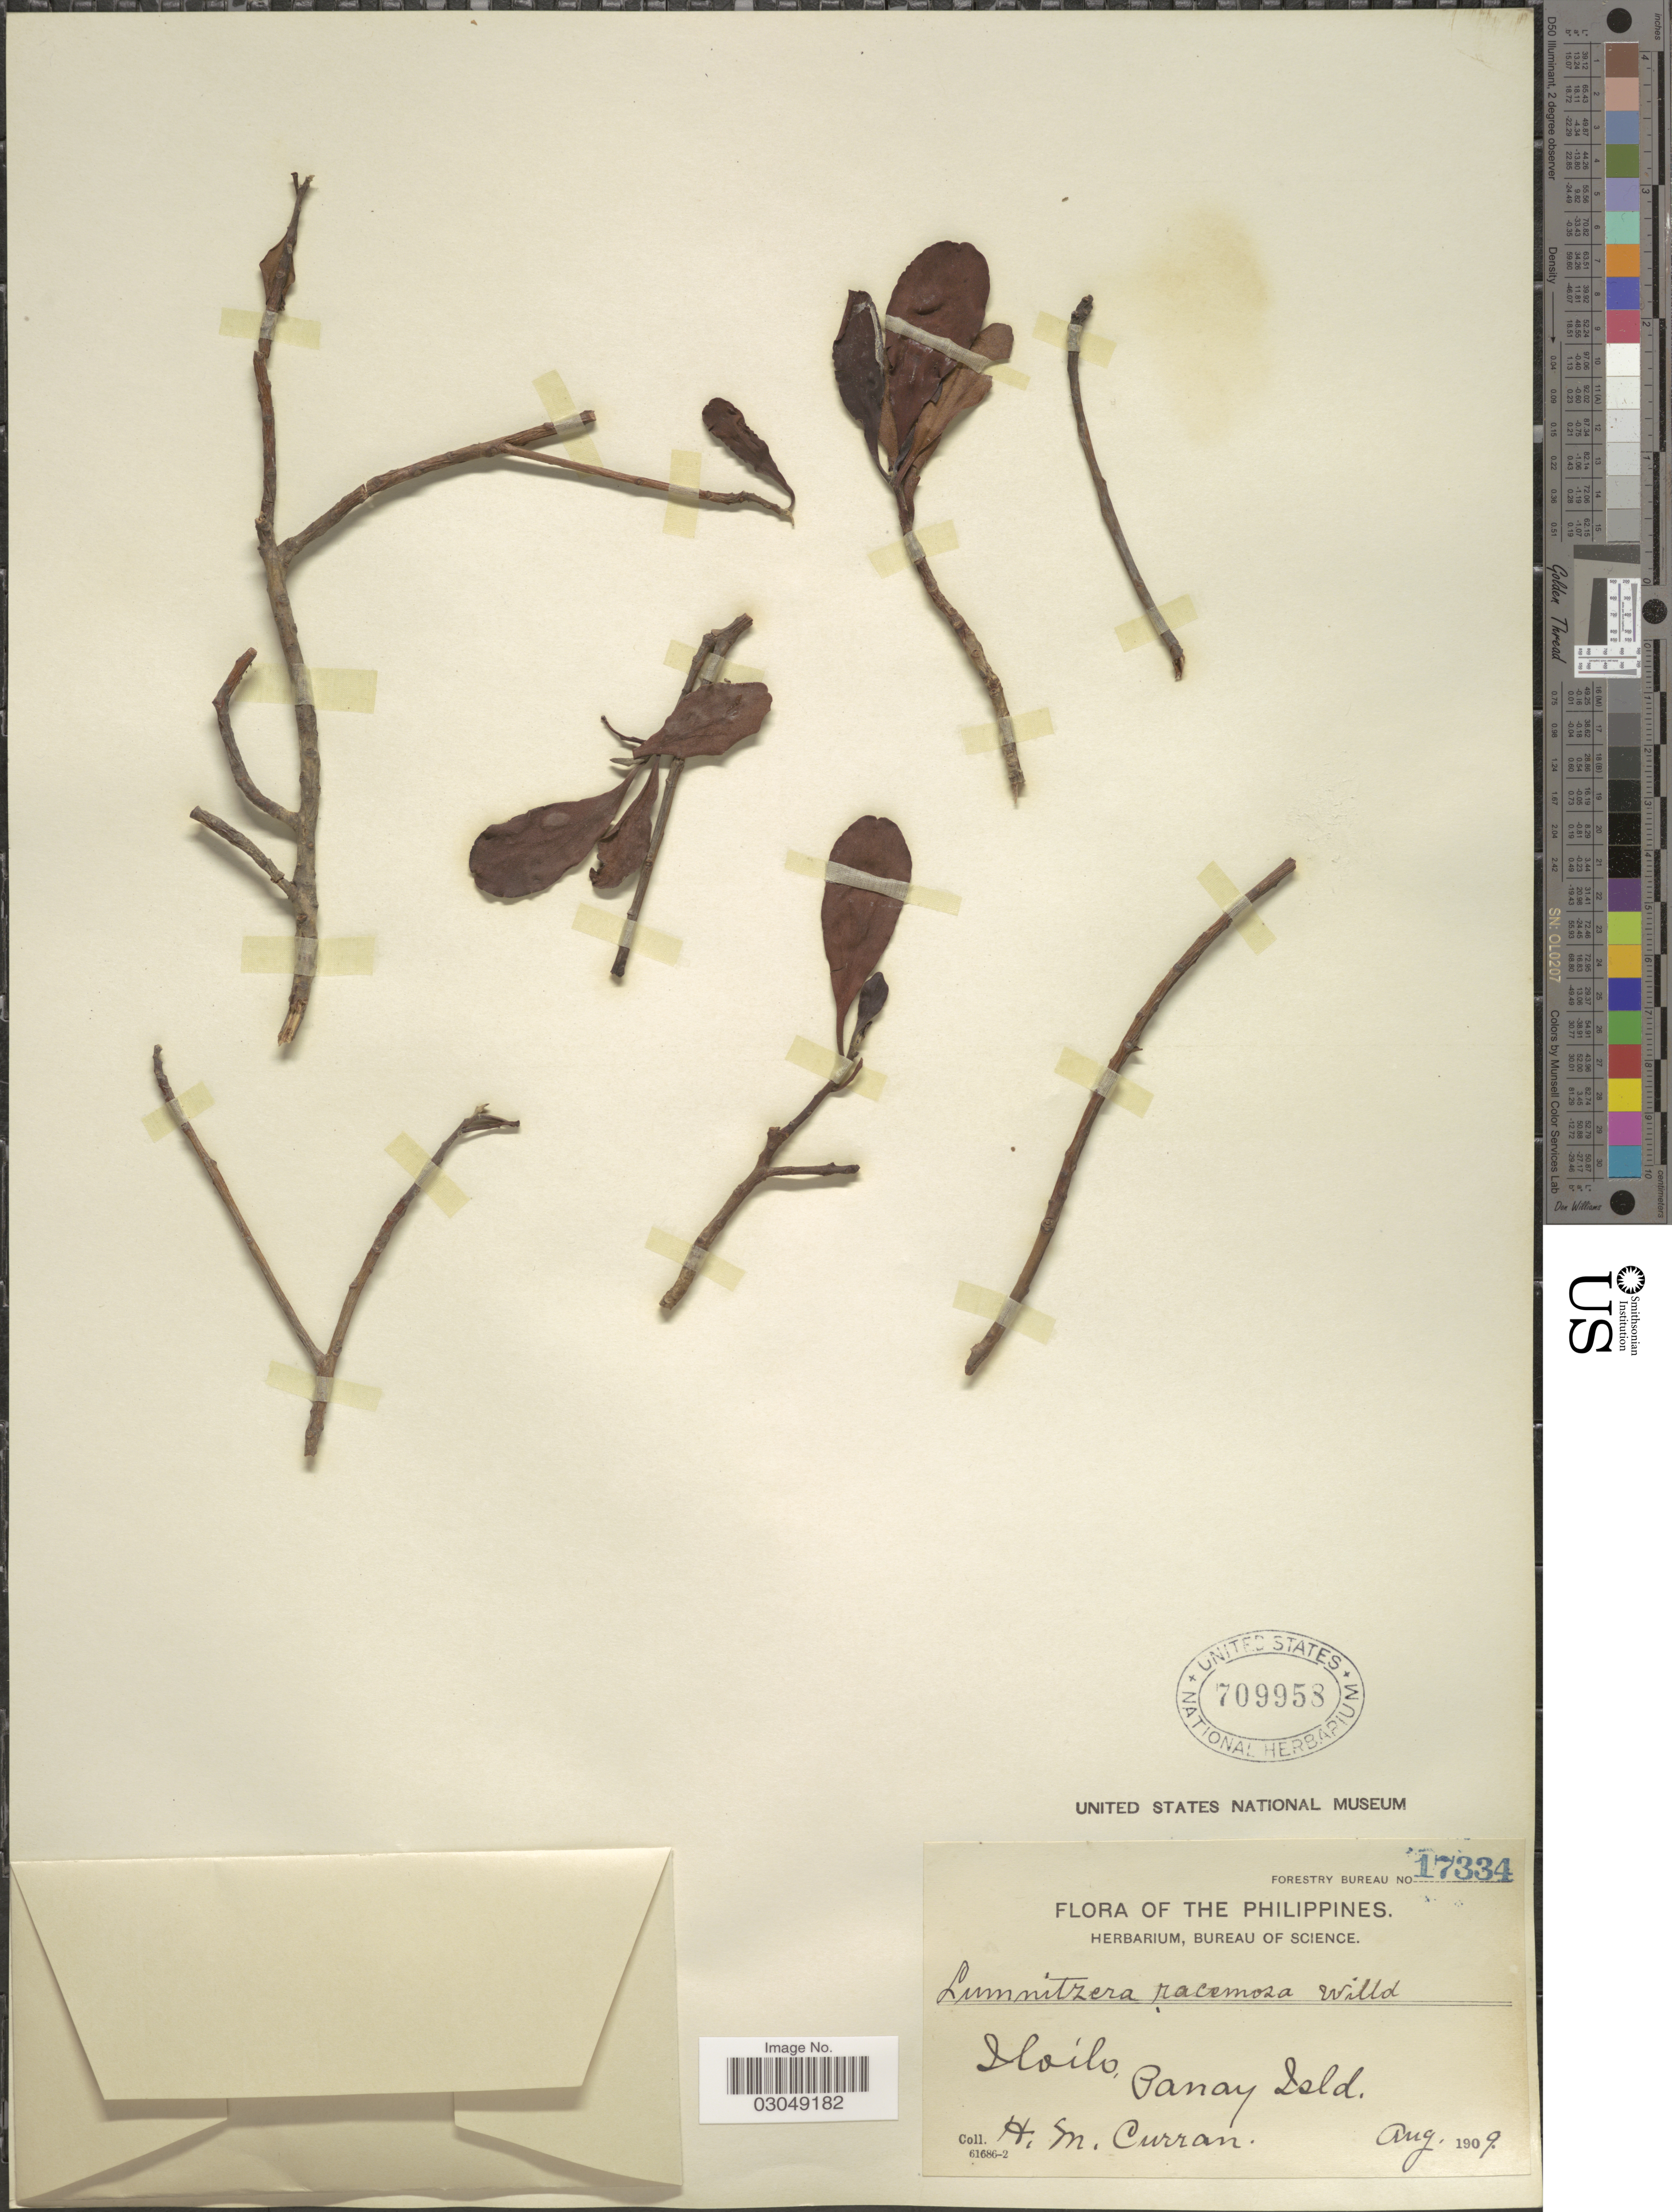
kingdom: Plantae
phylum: Tracheophyta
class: Magnoliopsida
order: Myrtales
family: Combretaceae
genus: Lumnitzera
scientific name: Lumnitzera racemosa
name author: Willd.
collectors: H. M. Curran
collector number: Forestry Bureau17334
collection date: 1909-08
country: Philippines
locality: Iloilo, Panay Isld.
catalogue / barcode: US 709958